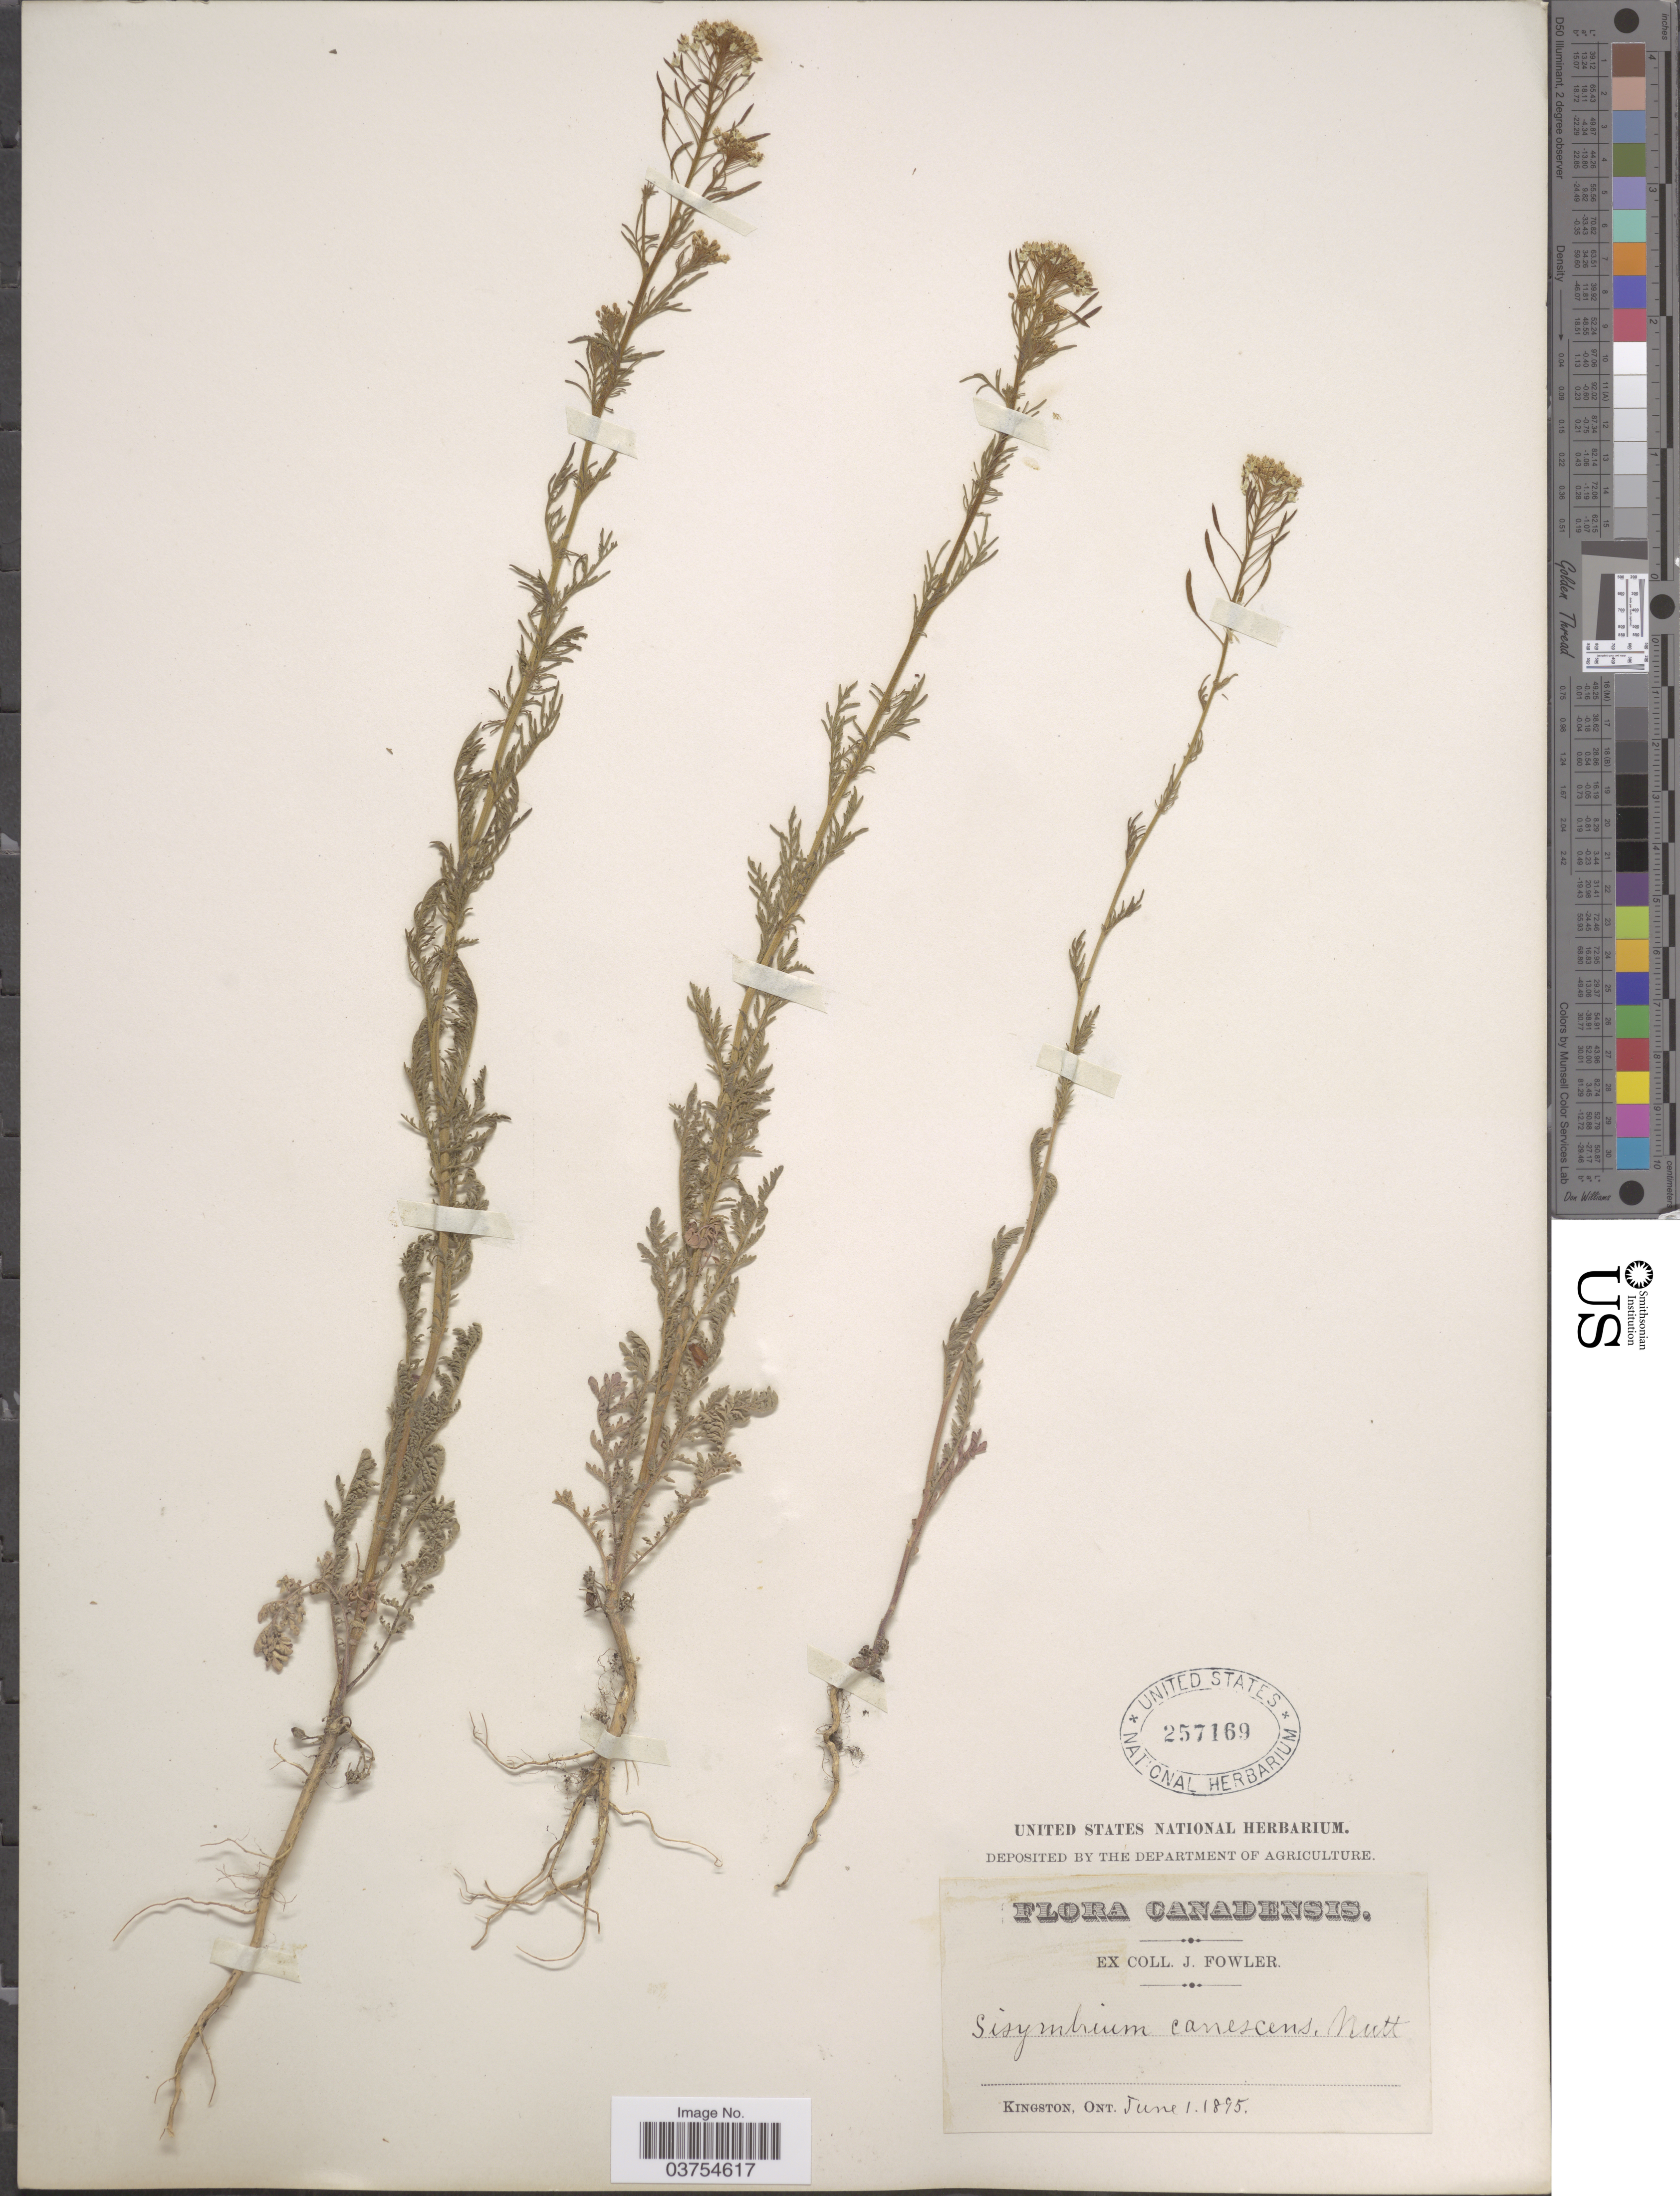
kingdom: Plantae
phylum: Tracheophyta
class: Magnoliopsida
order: Brassicales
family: Brassicaceae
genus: Descurainia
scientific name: Descurainia pinnata var. brachycarpa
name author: (Richardson) Fernald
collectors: J. Fowler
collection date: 1895-06-01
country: Canada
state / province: Ontario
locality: Kingston.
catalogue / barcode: US 257169